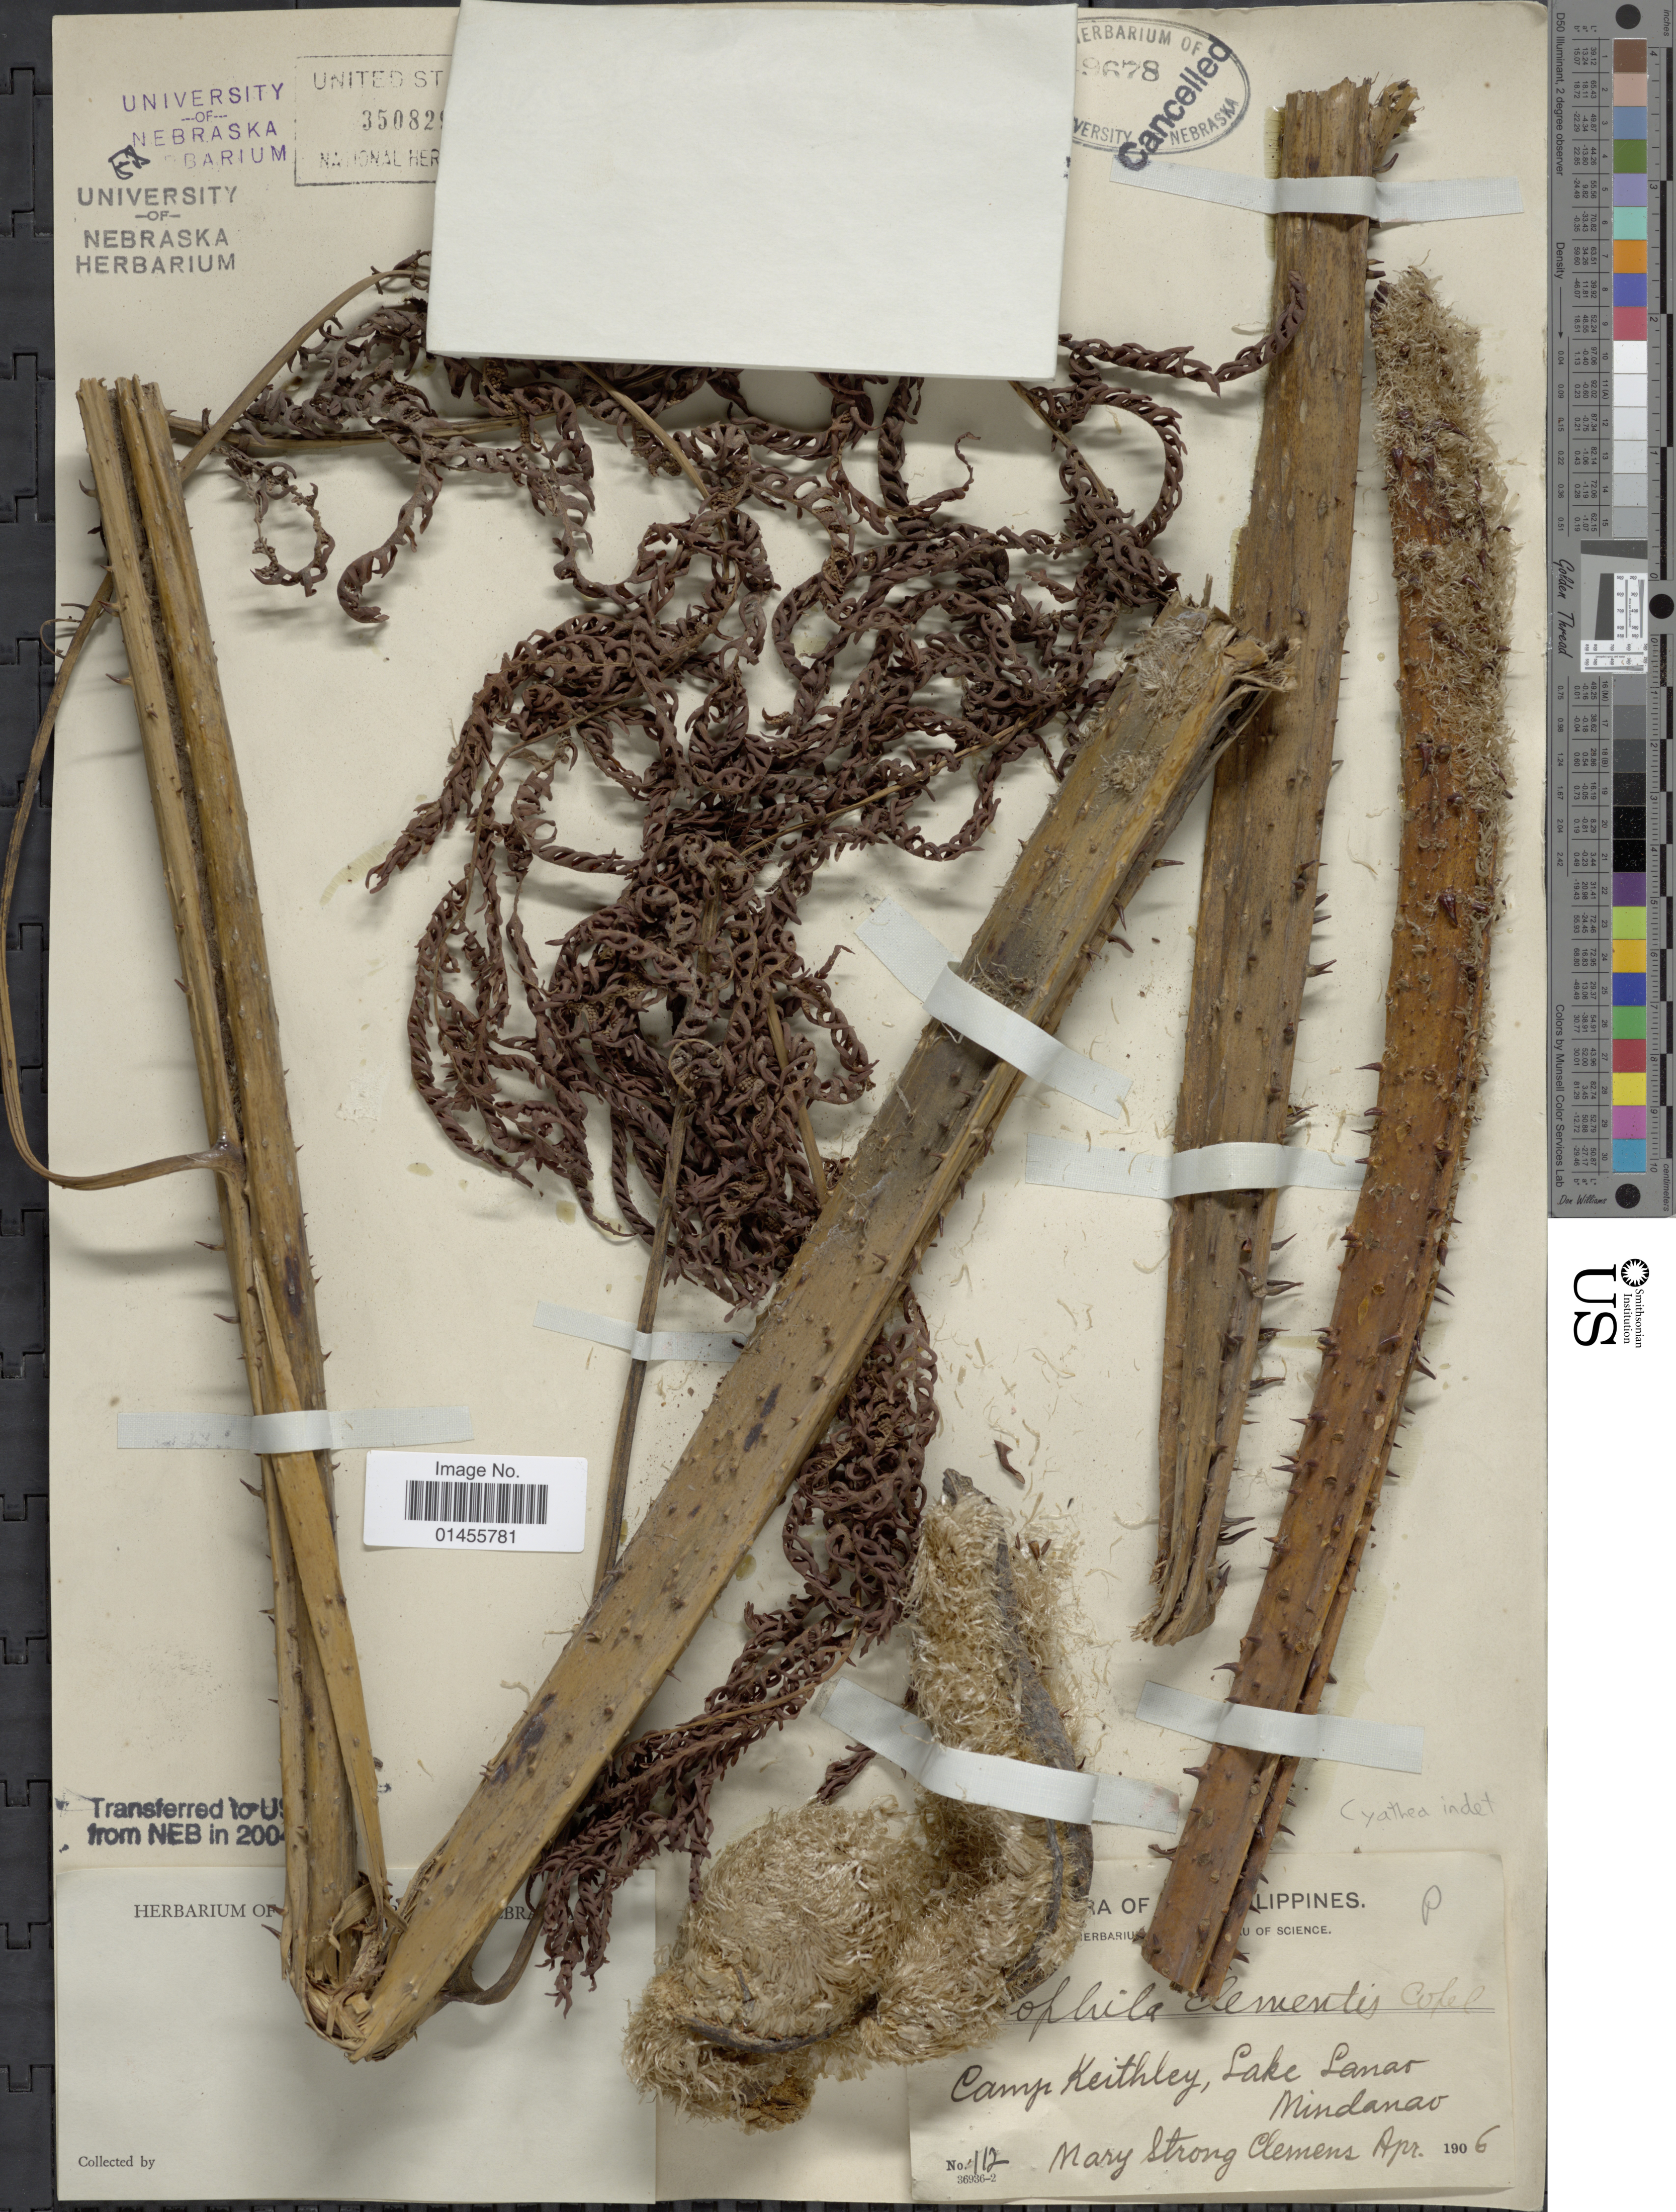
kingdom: Plantae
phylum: Tracheophyta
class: Polypodiopsida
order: Cyatheales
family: Cyatheaceae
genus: Alsophila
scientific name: Alsophila sp.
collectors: M. S. Clemens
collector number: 112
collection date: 1906-04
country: Philippines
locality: Camp Keithley, Lake Lamao, Mindanao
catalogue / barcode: US 350829